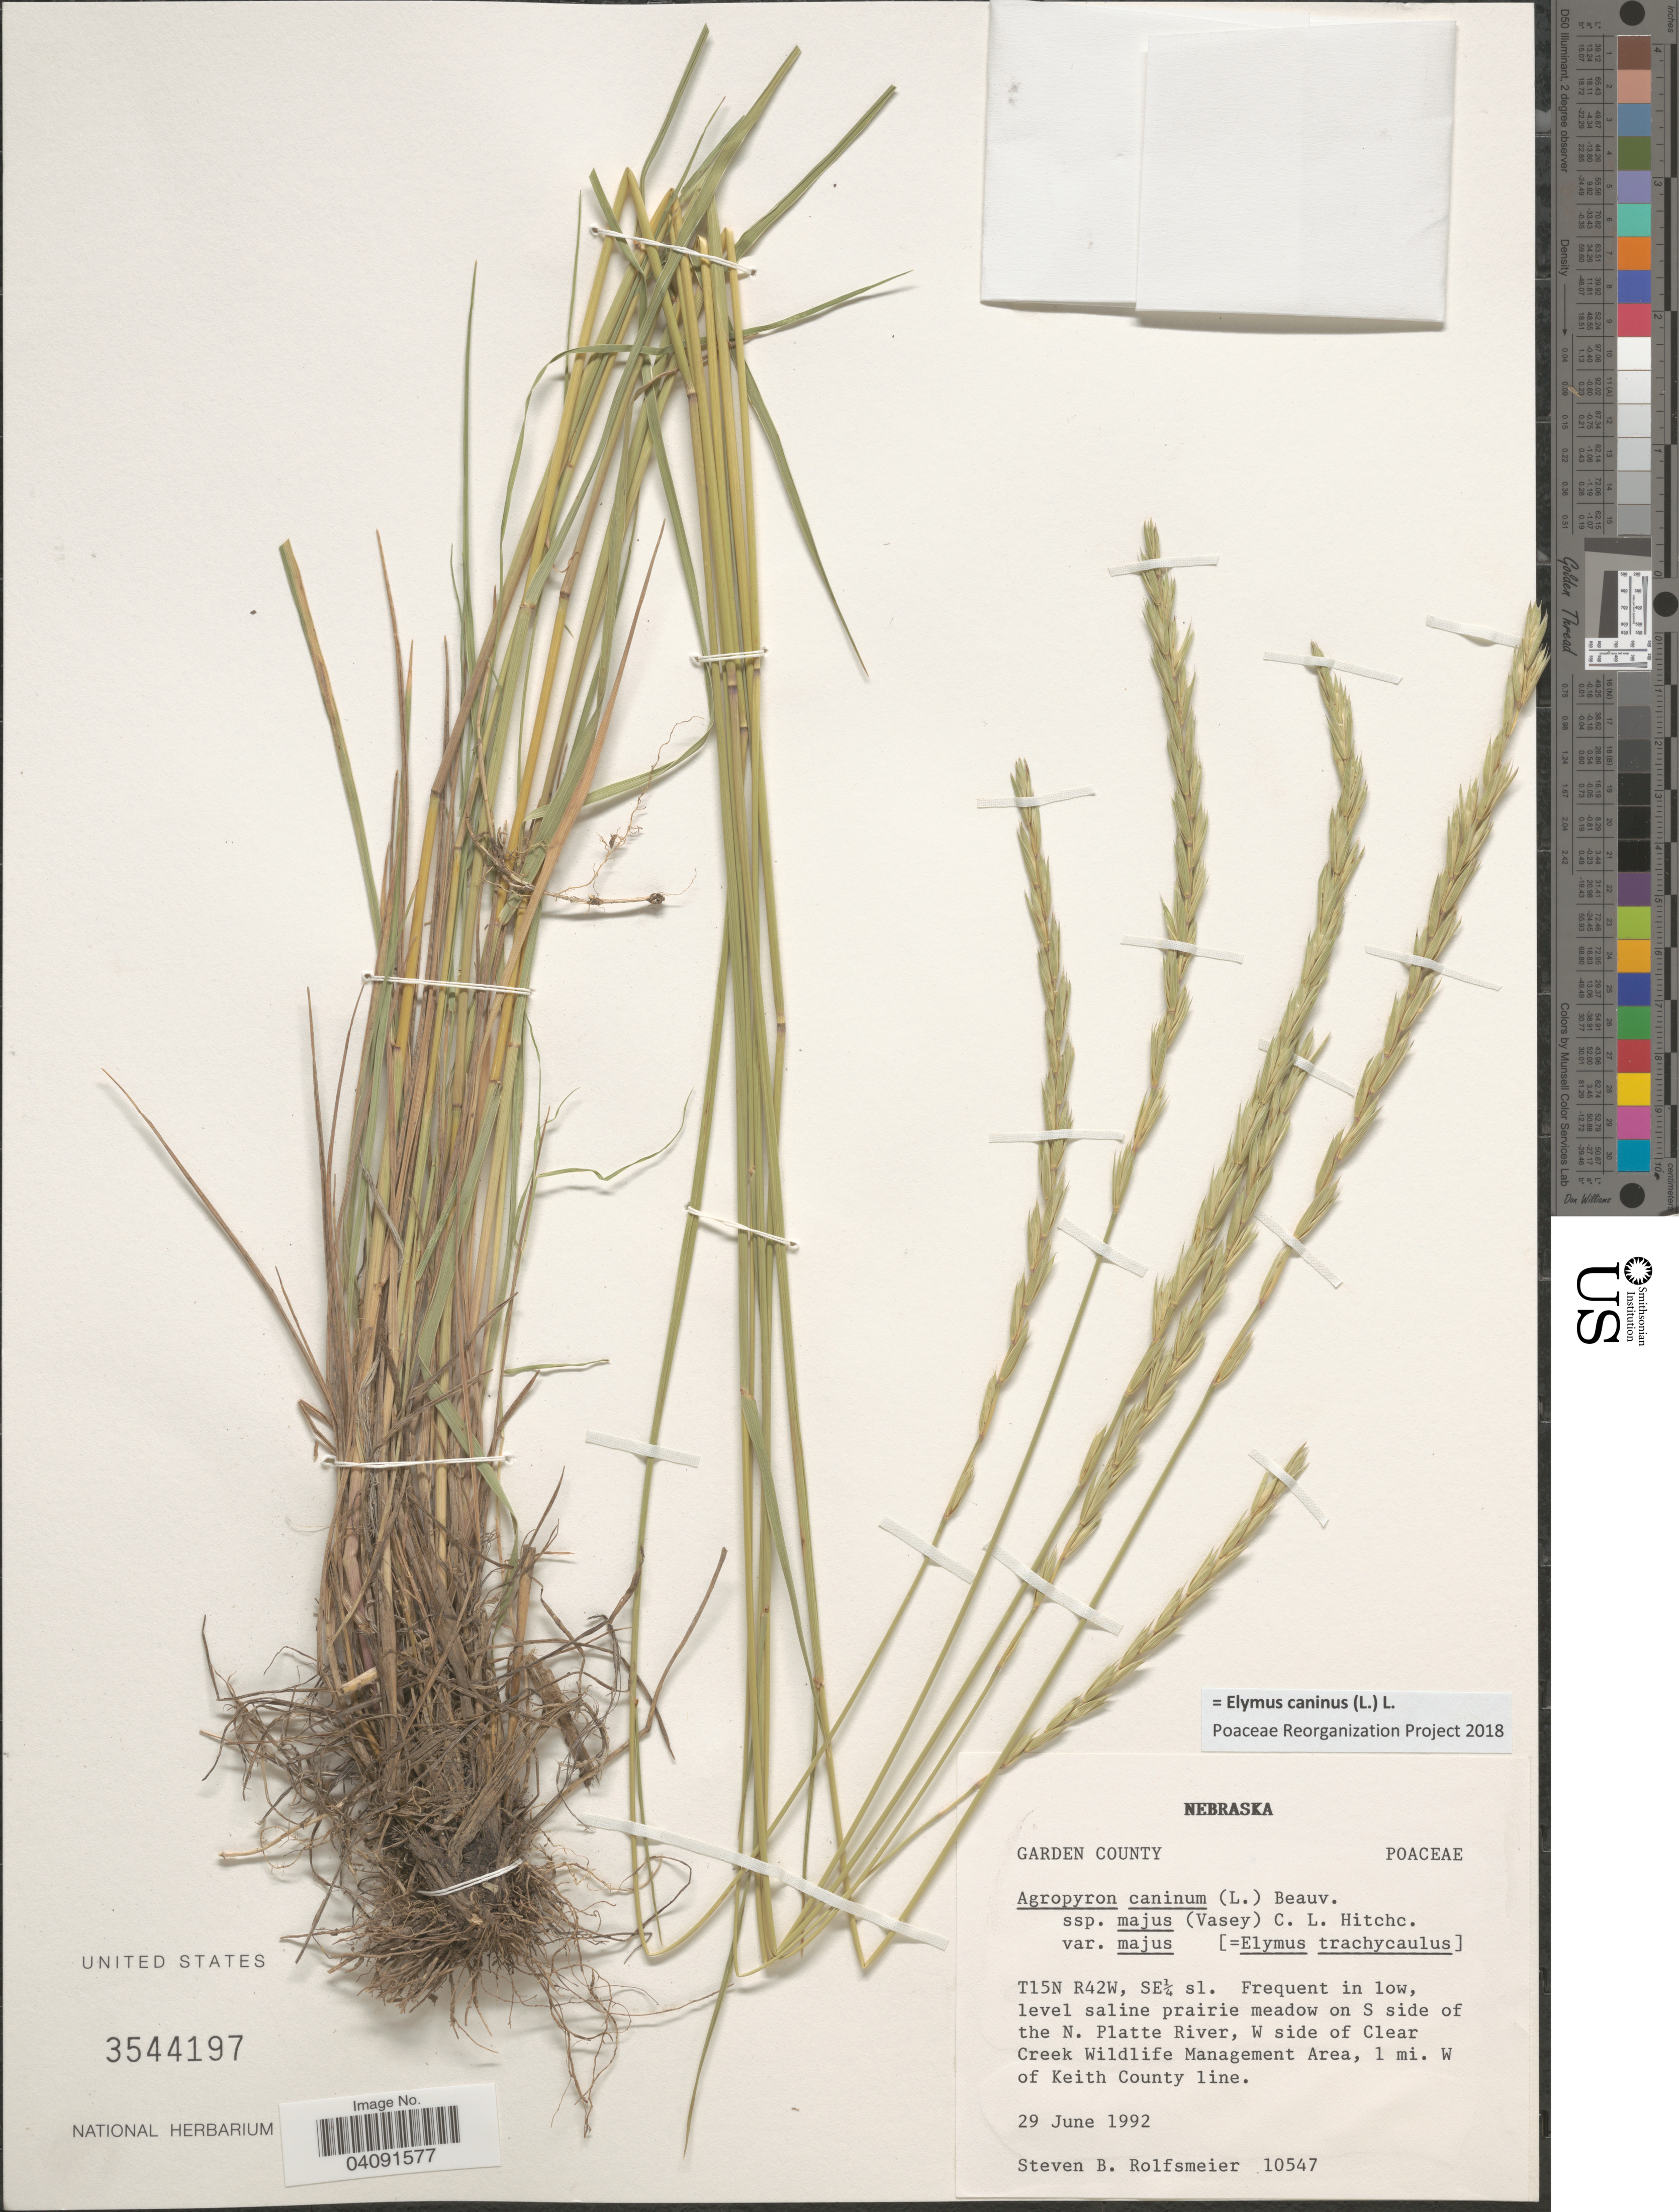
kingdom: Plantae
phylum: Tracheophyta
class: Liliopsida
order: Poales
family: Poaceae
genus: Elymus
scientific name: Elymus churchii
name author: J.J.N. Campb.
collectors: S. Rolfsmeier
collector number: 10547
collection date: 1992-06-29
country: United States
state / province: Nebraska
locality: Garden County. T15N R42W, SE¼ sl. Frequent in low, level saline prairie meadow on S side of the N. Platte River, W side of Clear Creek Wildlife Management Area, 1 mi. W of Keith County line.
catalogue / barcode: US 3544197